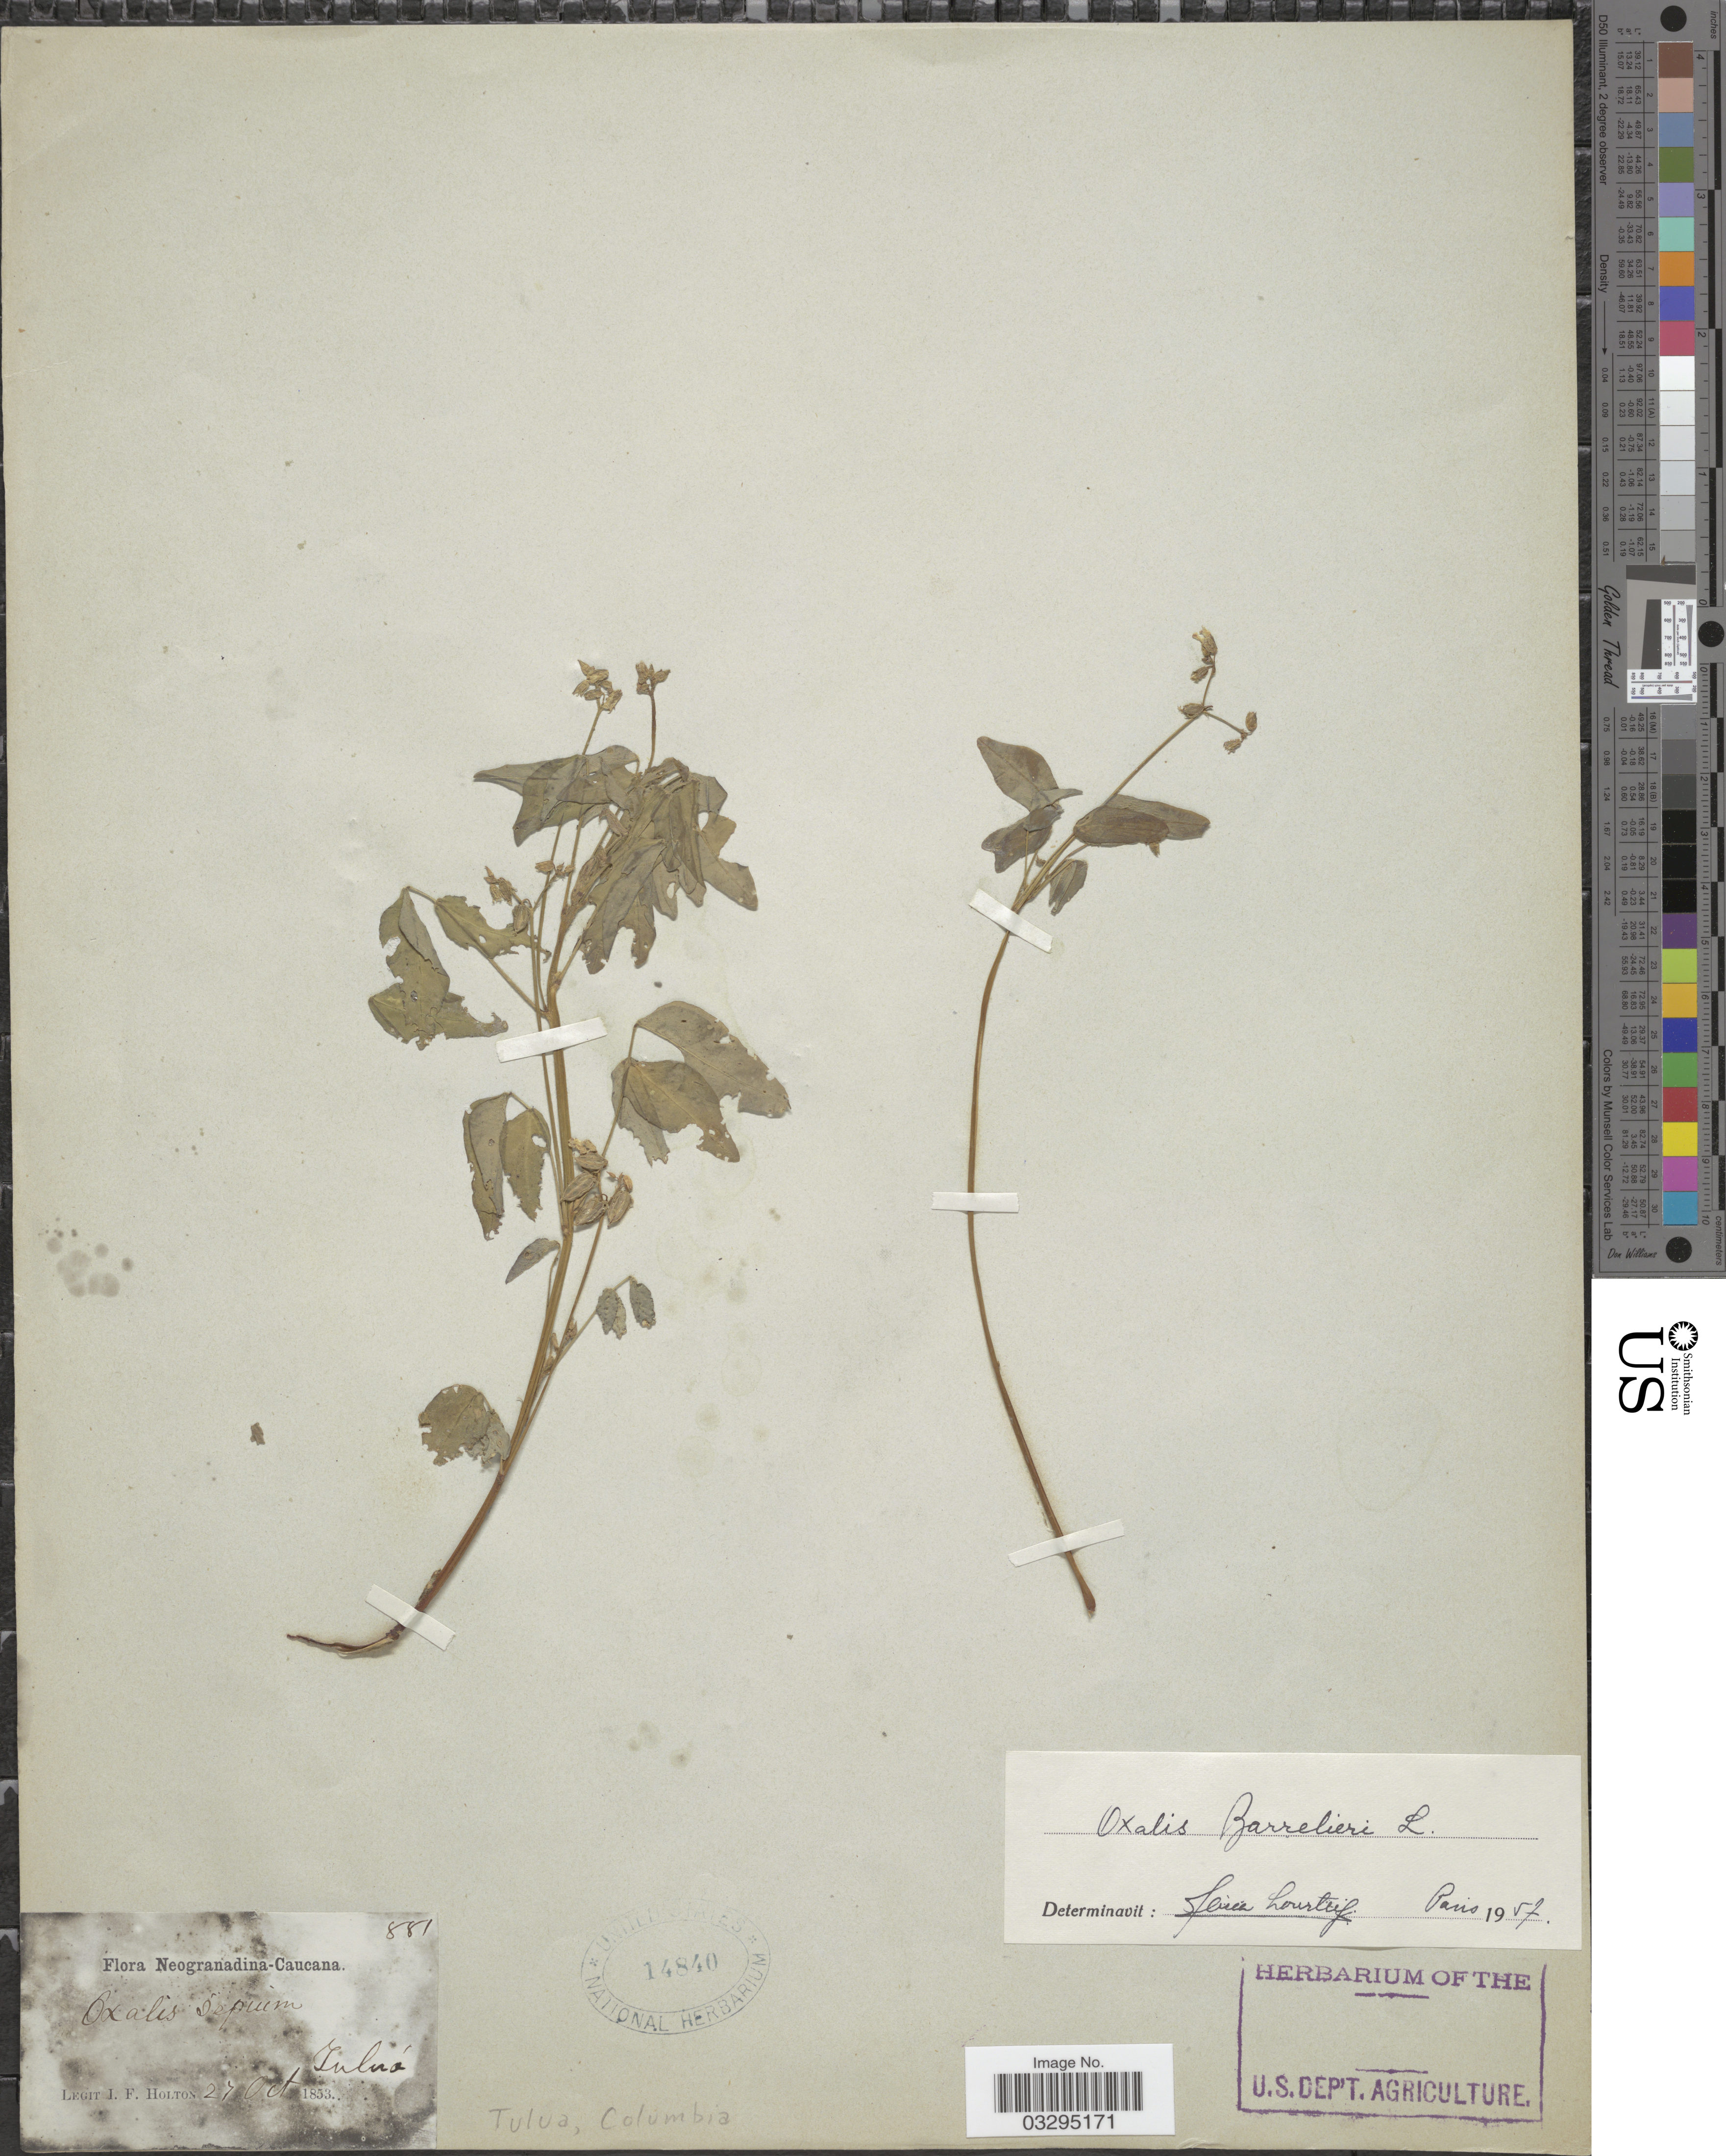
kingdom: Plantae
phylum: Tracheophyta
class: Magnoliopsida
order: Oxalidales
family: Oxalidaceae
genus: Oxalis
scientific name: Oxalis barrelieri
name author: L.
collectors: J. Holton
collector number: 881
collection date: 1853-10-27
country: Colombia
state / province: Cauca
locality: Neogranadina-Caucana. Tuluá.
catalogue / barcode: US 14840